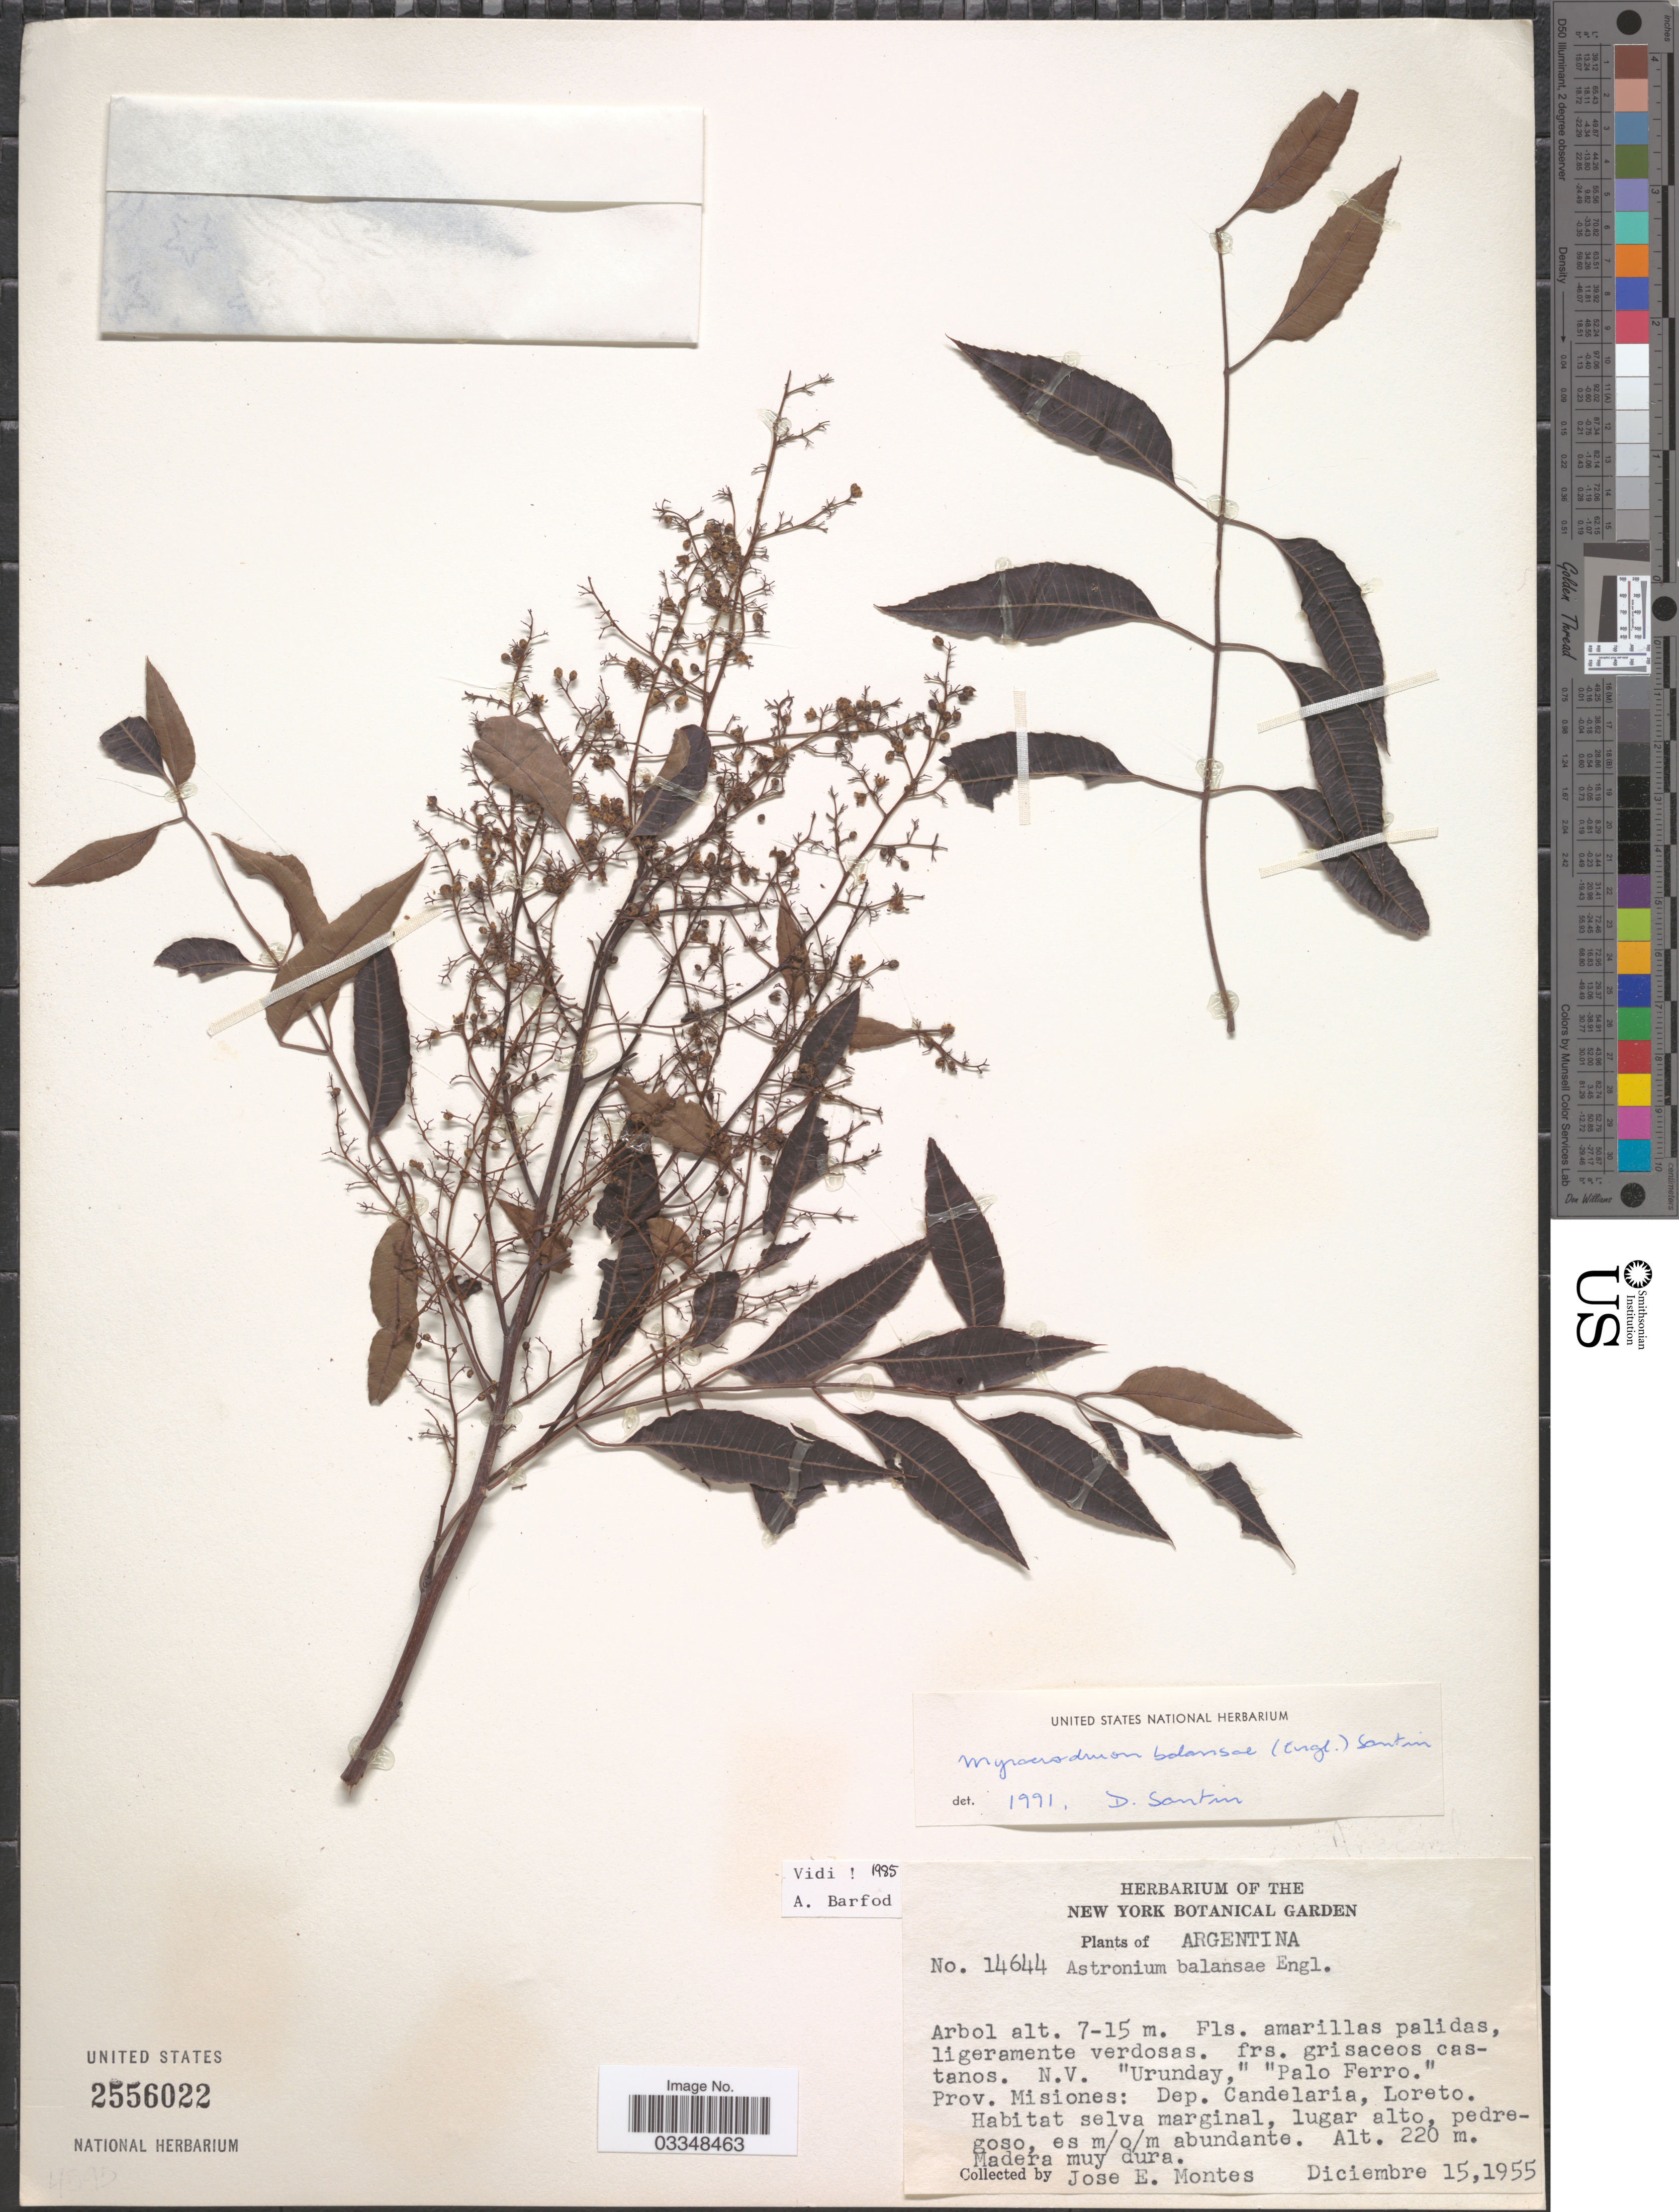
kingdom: Plantae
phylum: Tracheophyta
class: Magnoliopsida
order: Sapindales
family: Anacardiaceae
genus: Myracrodruon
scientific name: Myracrodruon balansae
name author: (Engl.) Santin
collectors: J. E. Montes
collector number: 14644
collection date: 1955-12-15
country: Argentina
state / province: Misiones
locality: Dep. Candelaria, Loreto.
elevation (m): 220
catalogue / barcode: US 2556022